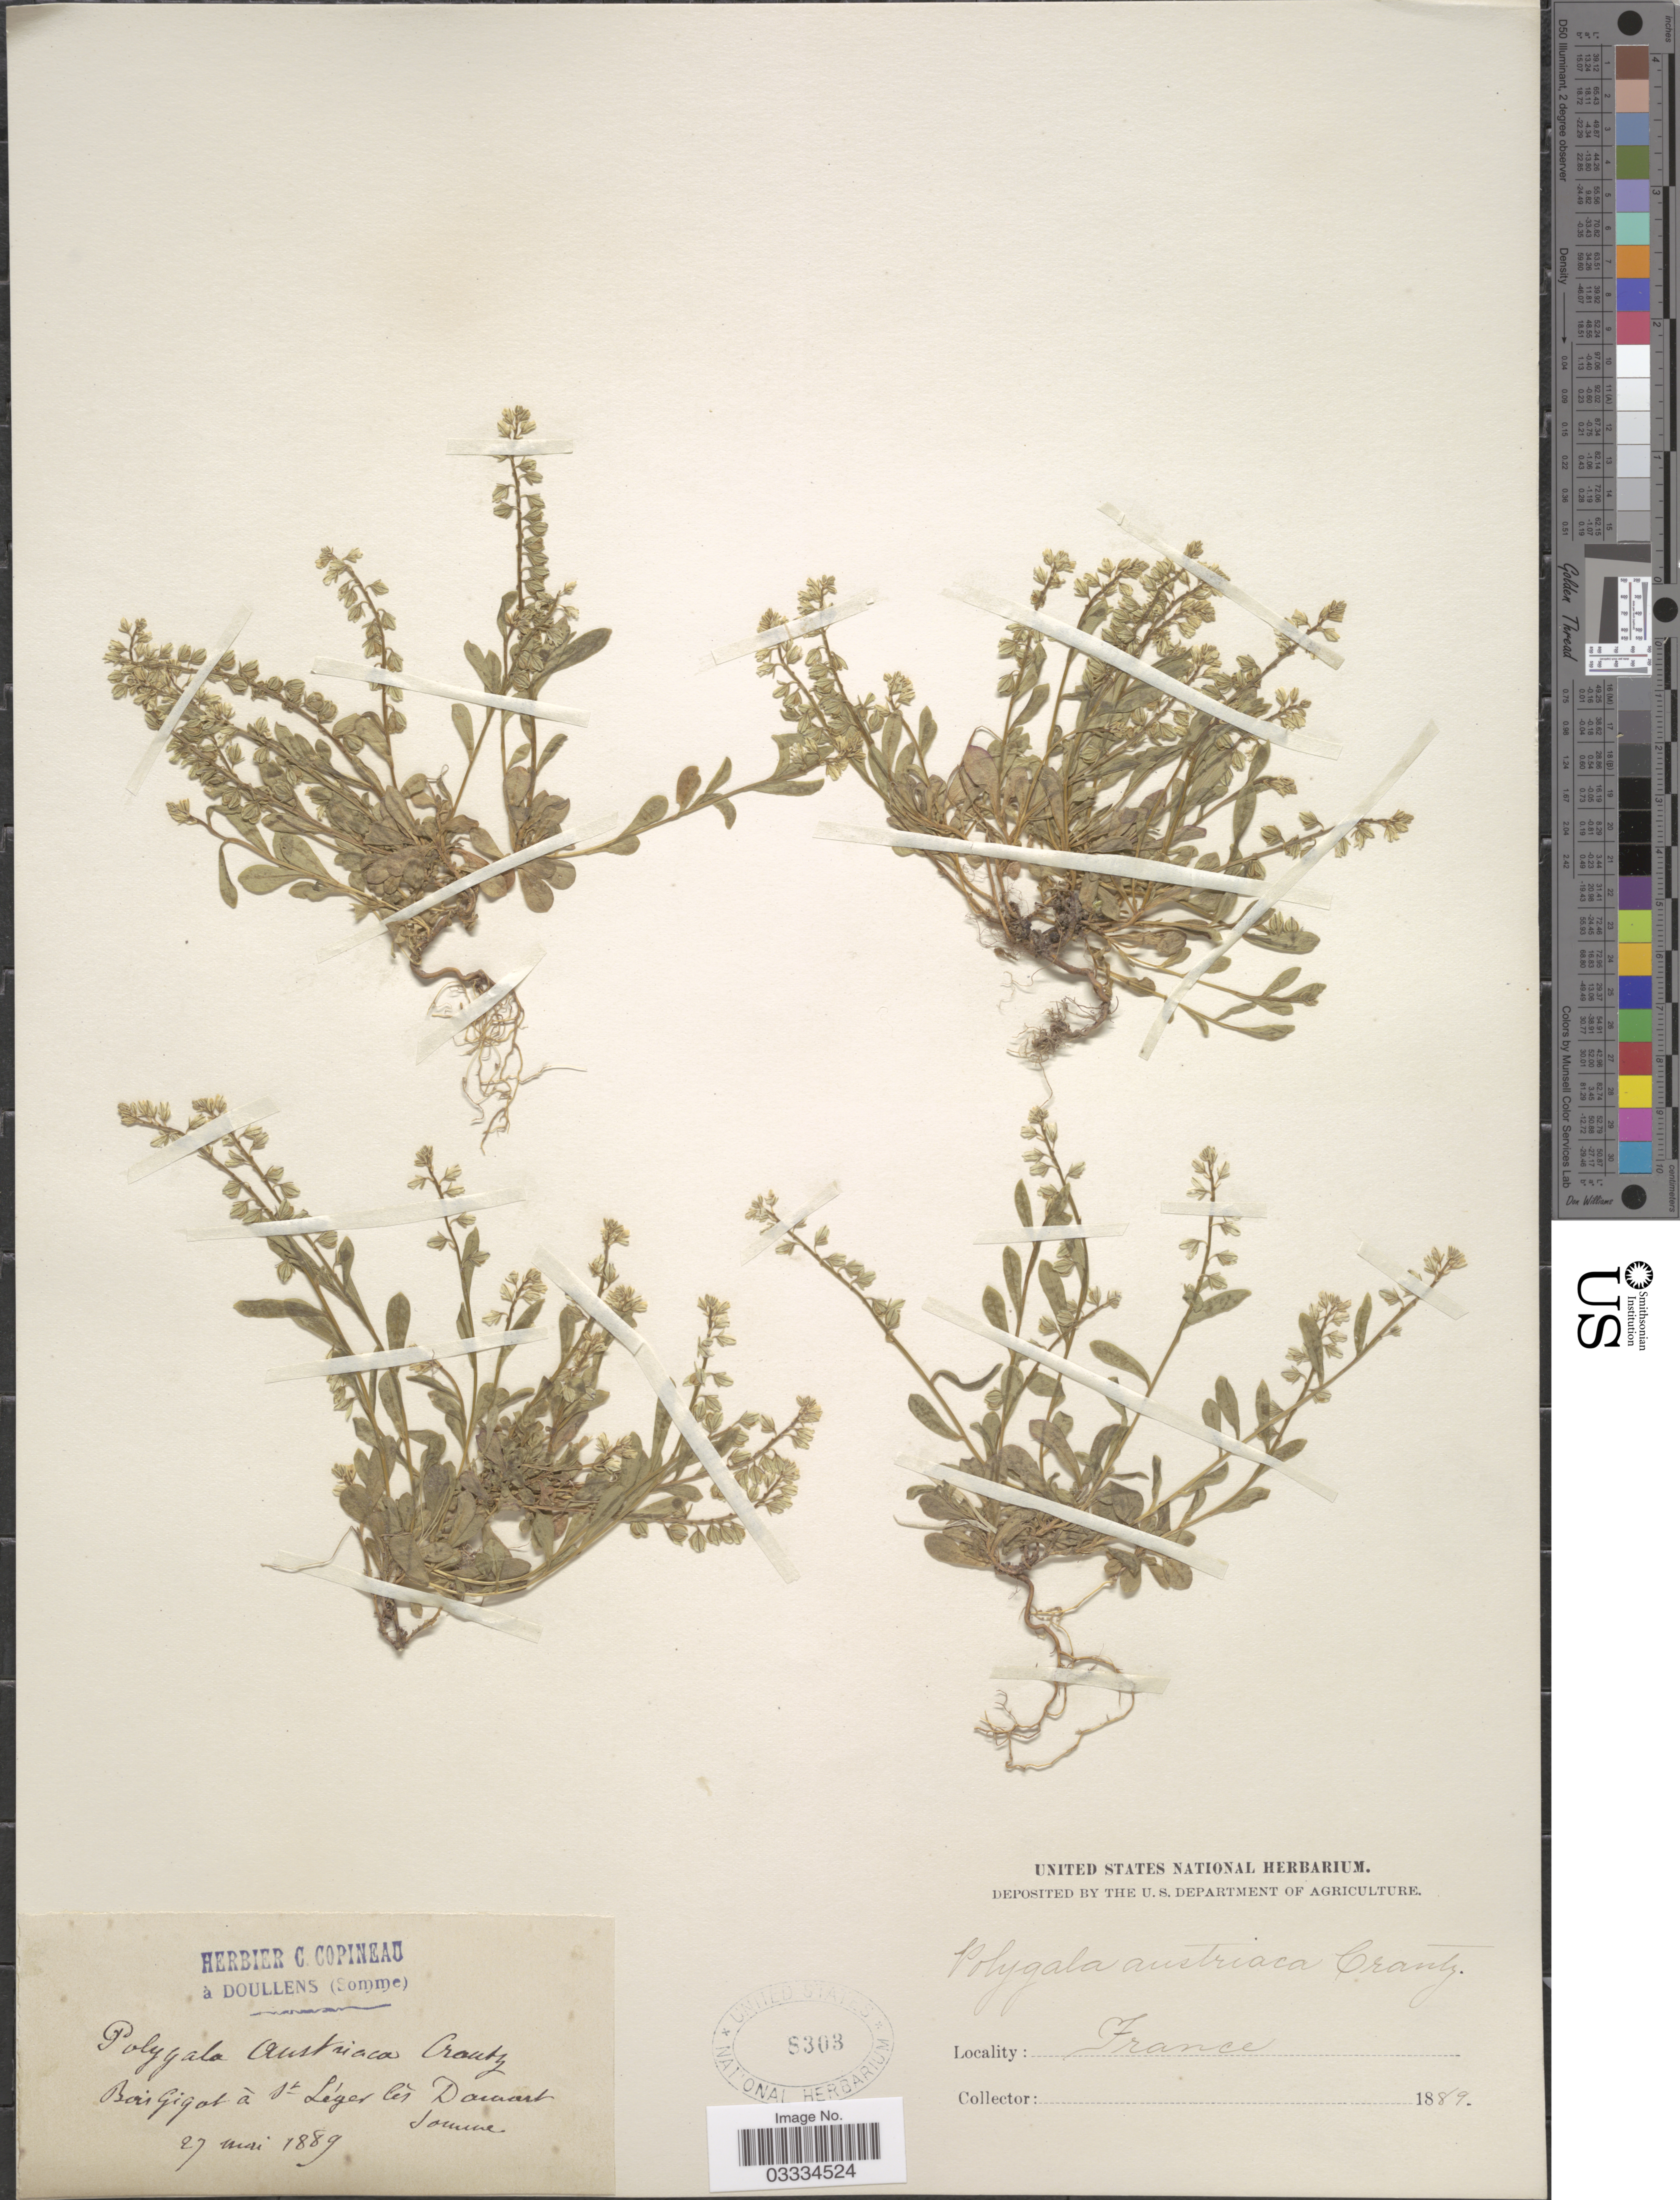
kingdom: Plantae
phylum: Tracheophyta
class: Magnoliopsida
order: Fabales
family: Polygalaceae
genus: Polygala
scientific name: Polygala austriaca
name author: Crantz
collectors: ex herb. C. Copineau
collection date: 1889-05-27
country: France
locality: Bois Gigot à St Léger lés Domart Somme.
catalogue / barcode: US 8303